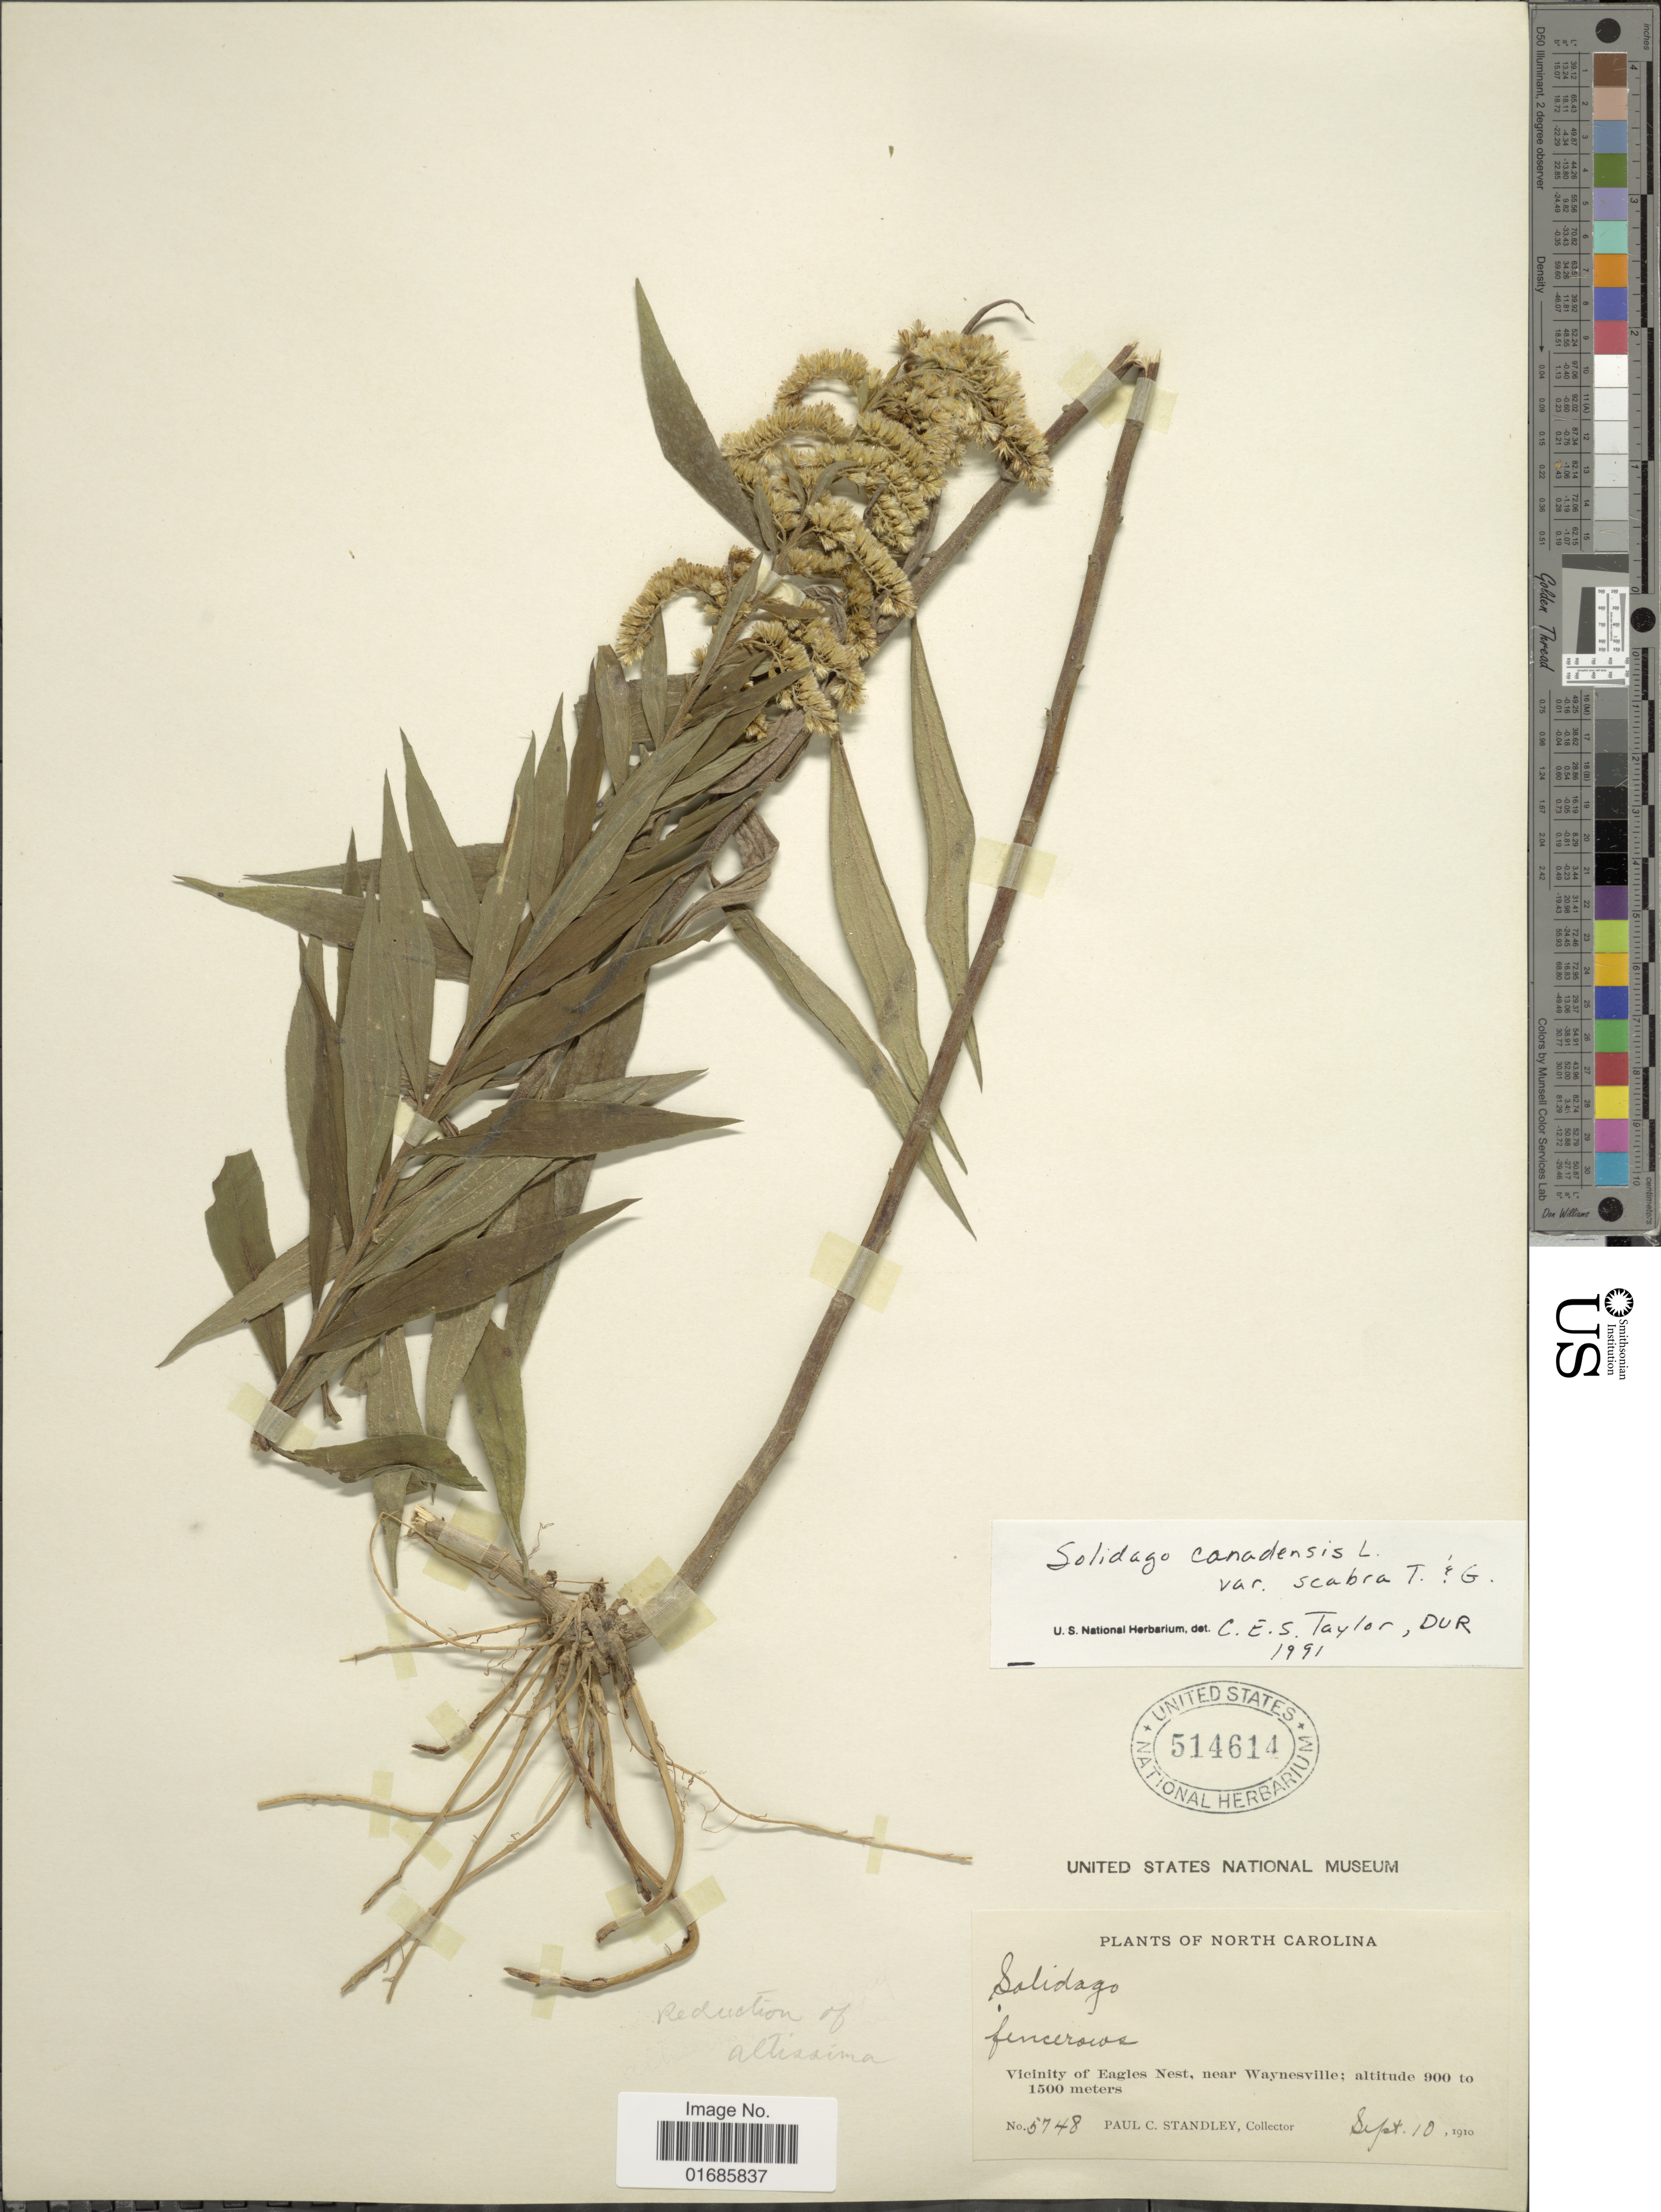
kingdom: Plantae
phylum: Tracheophyta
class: Magnoliopsida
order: Asterales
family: Asteraceae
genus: Solidago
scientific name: Solidago canadensis var. scabra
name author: (Muhl. ex Willd.) Torr. & A. Gray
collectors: P. C. Standley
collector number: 5748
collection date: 1910-09-10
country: United States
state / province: North Carolina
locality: Vicinity of Eagles Nest, near Waynesville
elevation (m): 900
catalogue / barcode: US 514614